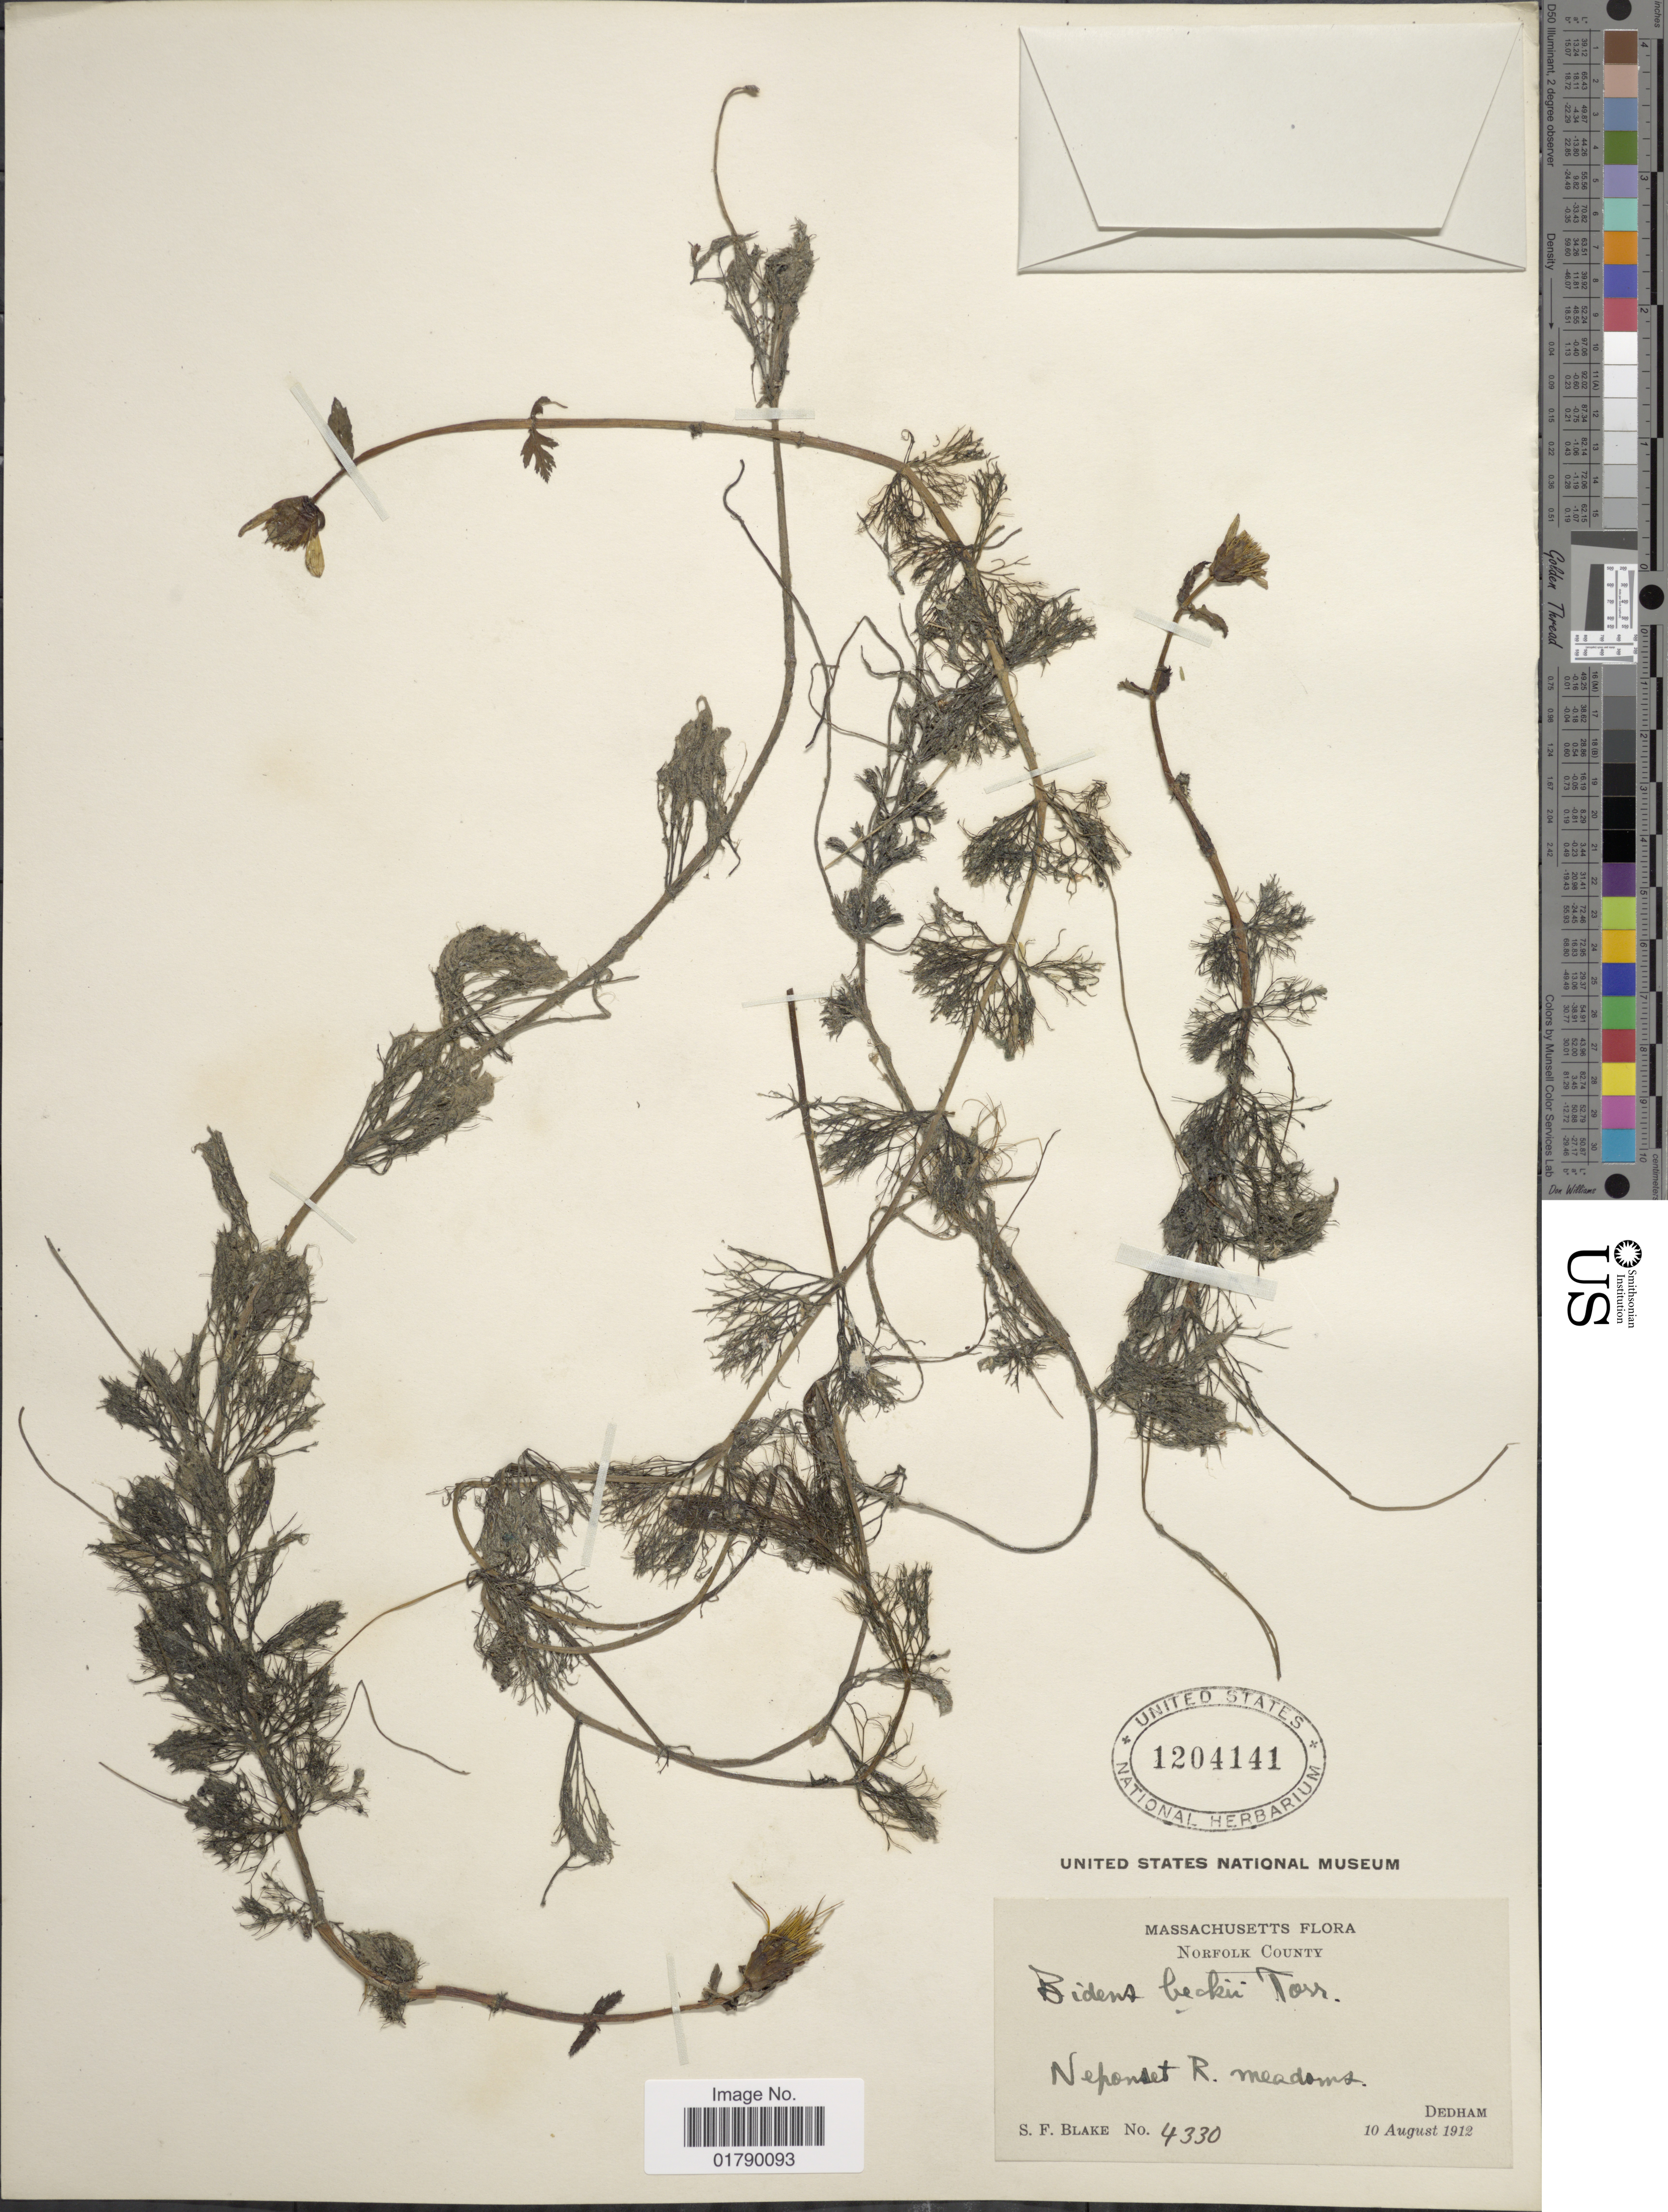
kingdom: Plantae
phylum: Tracheophyta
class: Magnoliopsida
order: Asterales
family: Asteraceae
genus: Megalodonta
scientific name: Megalodonta sp.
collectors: S. Blake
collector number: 4330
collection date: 1912-08-10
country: United States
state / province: Massachusetts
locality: Norfolk County, Dedham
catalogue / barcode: US 1204141